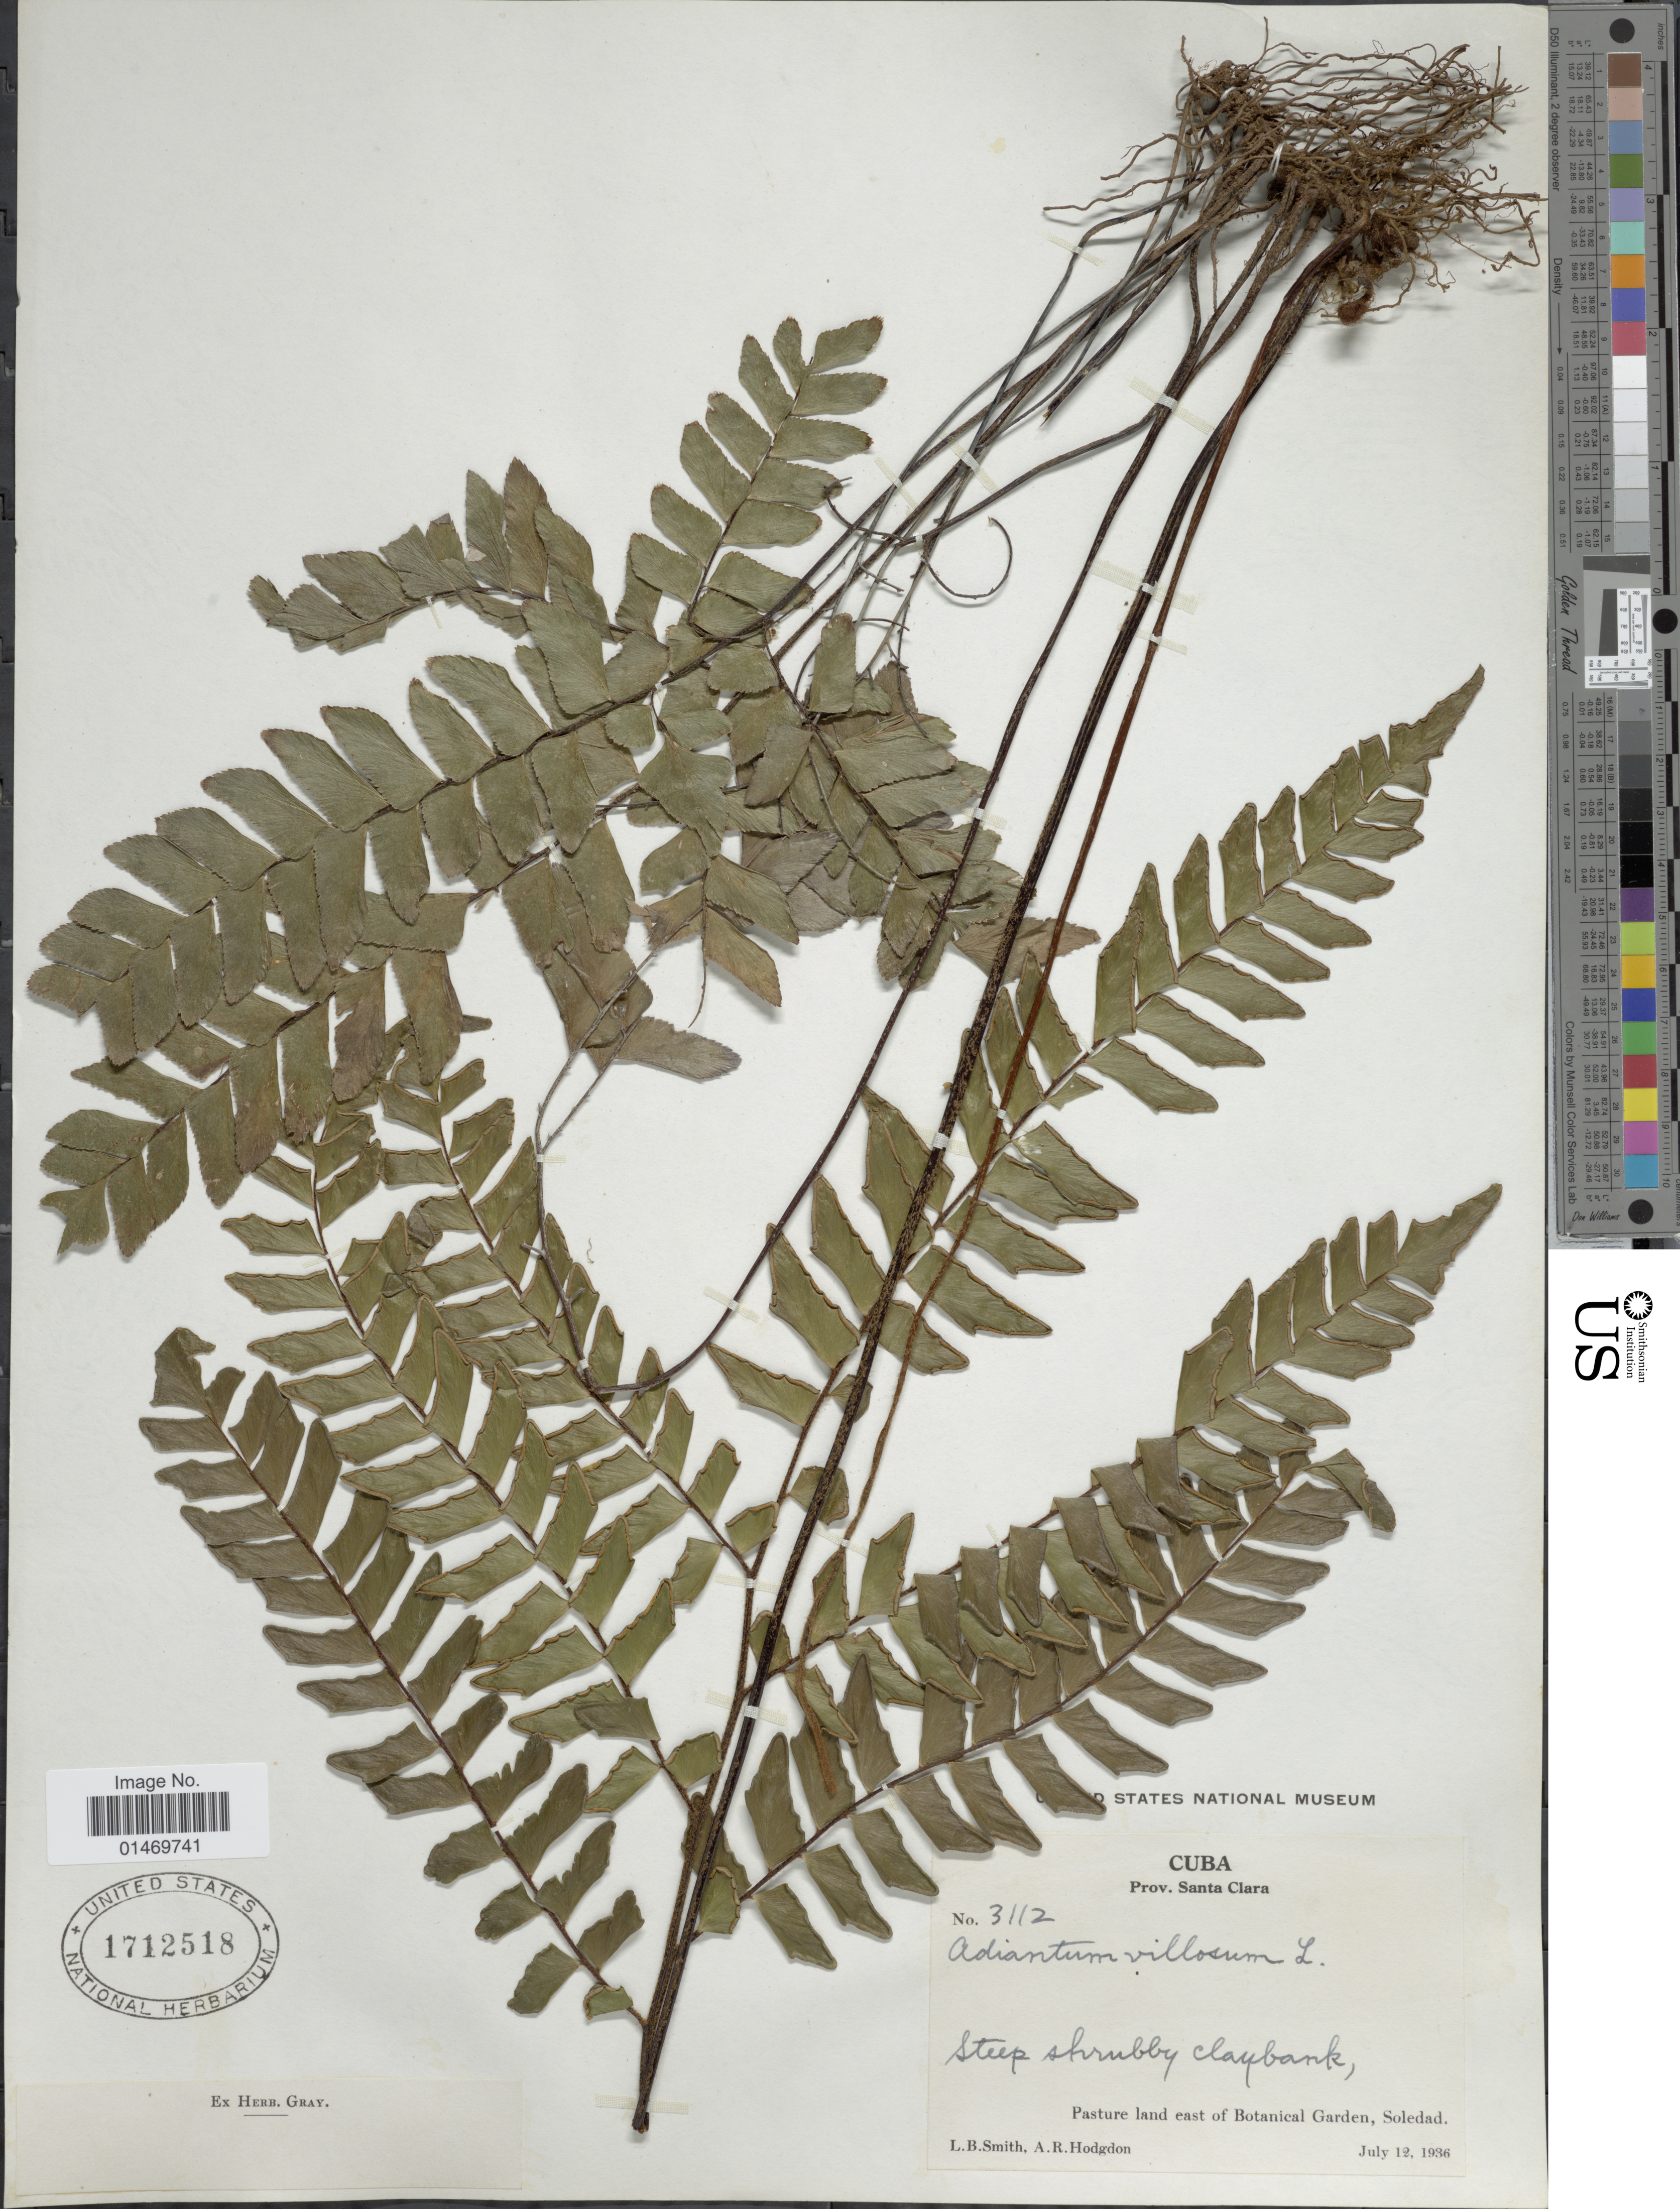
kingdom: Plantae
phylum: Tracheophyta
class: Polypodiopsida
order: Polypodiales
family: Pteridaceae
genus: Adiantum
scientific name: Adiantum villosum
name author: L.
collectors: L. Smith & A. R. Hodgdon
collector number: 3112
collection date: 1936-07-12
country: Cuba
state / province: Las Villas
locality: Cuba, Prov. Santa Clara. Pasture land east of Botanical Garden, Soledad.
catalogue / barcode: US 1712518